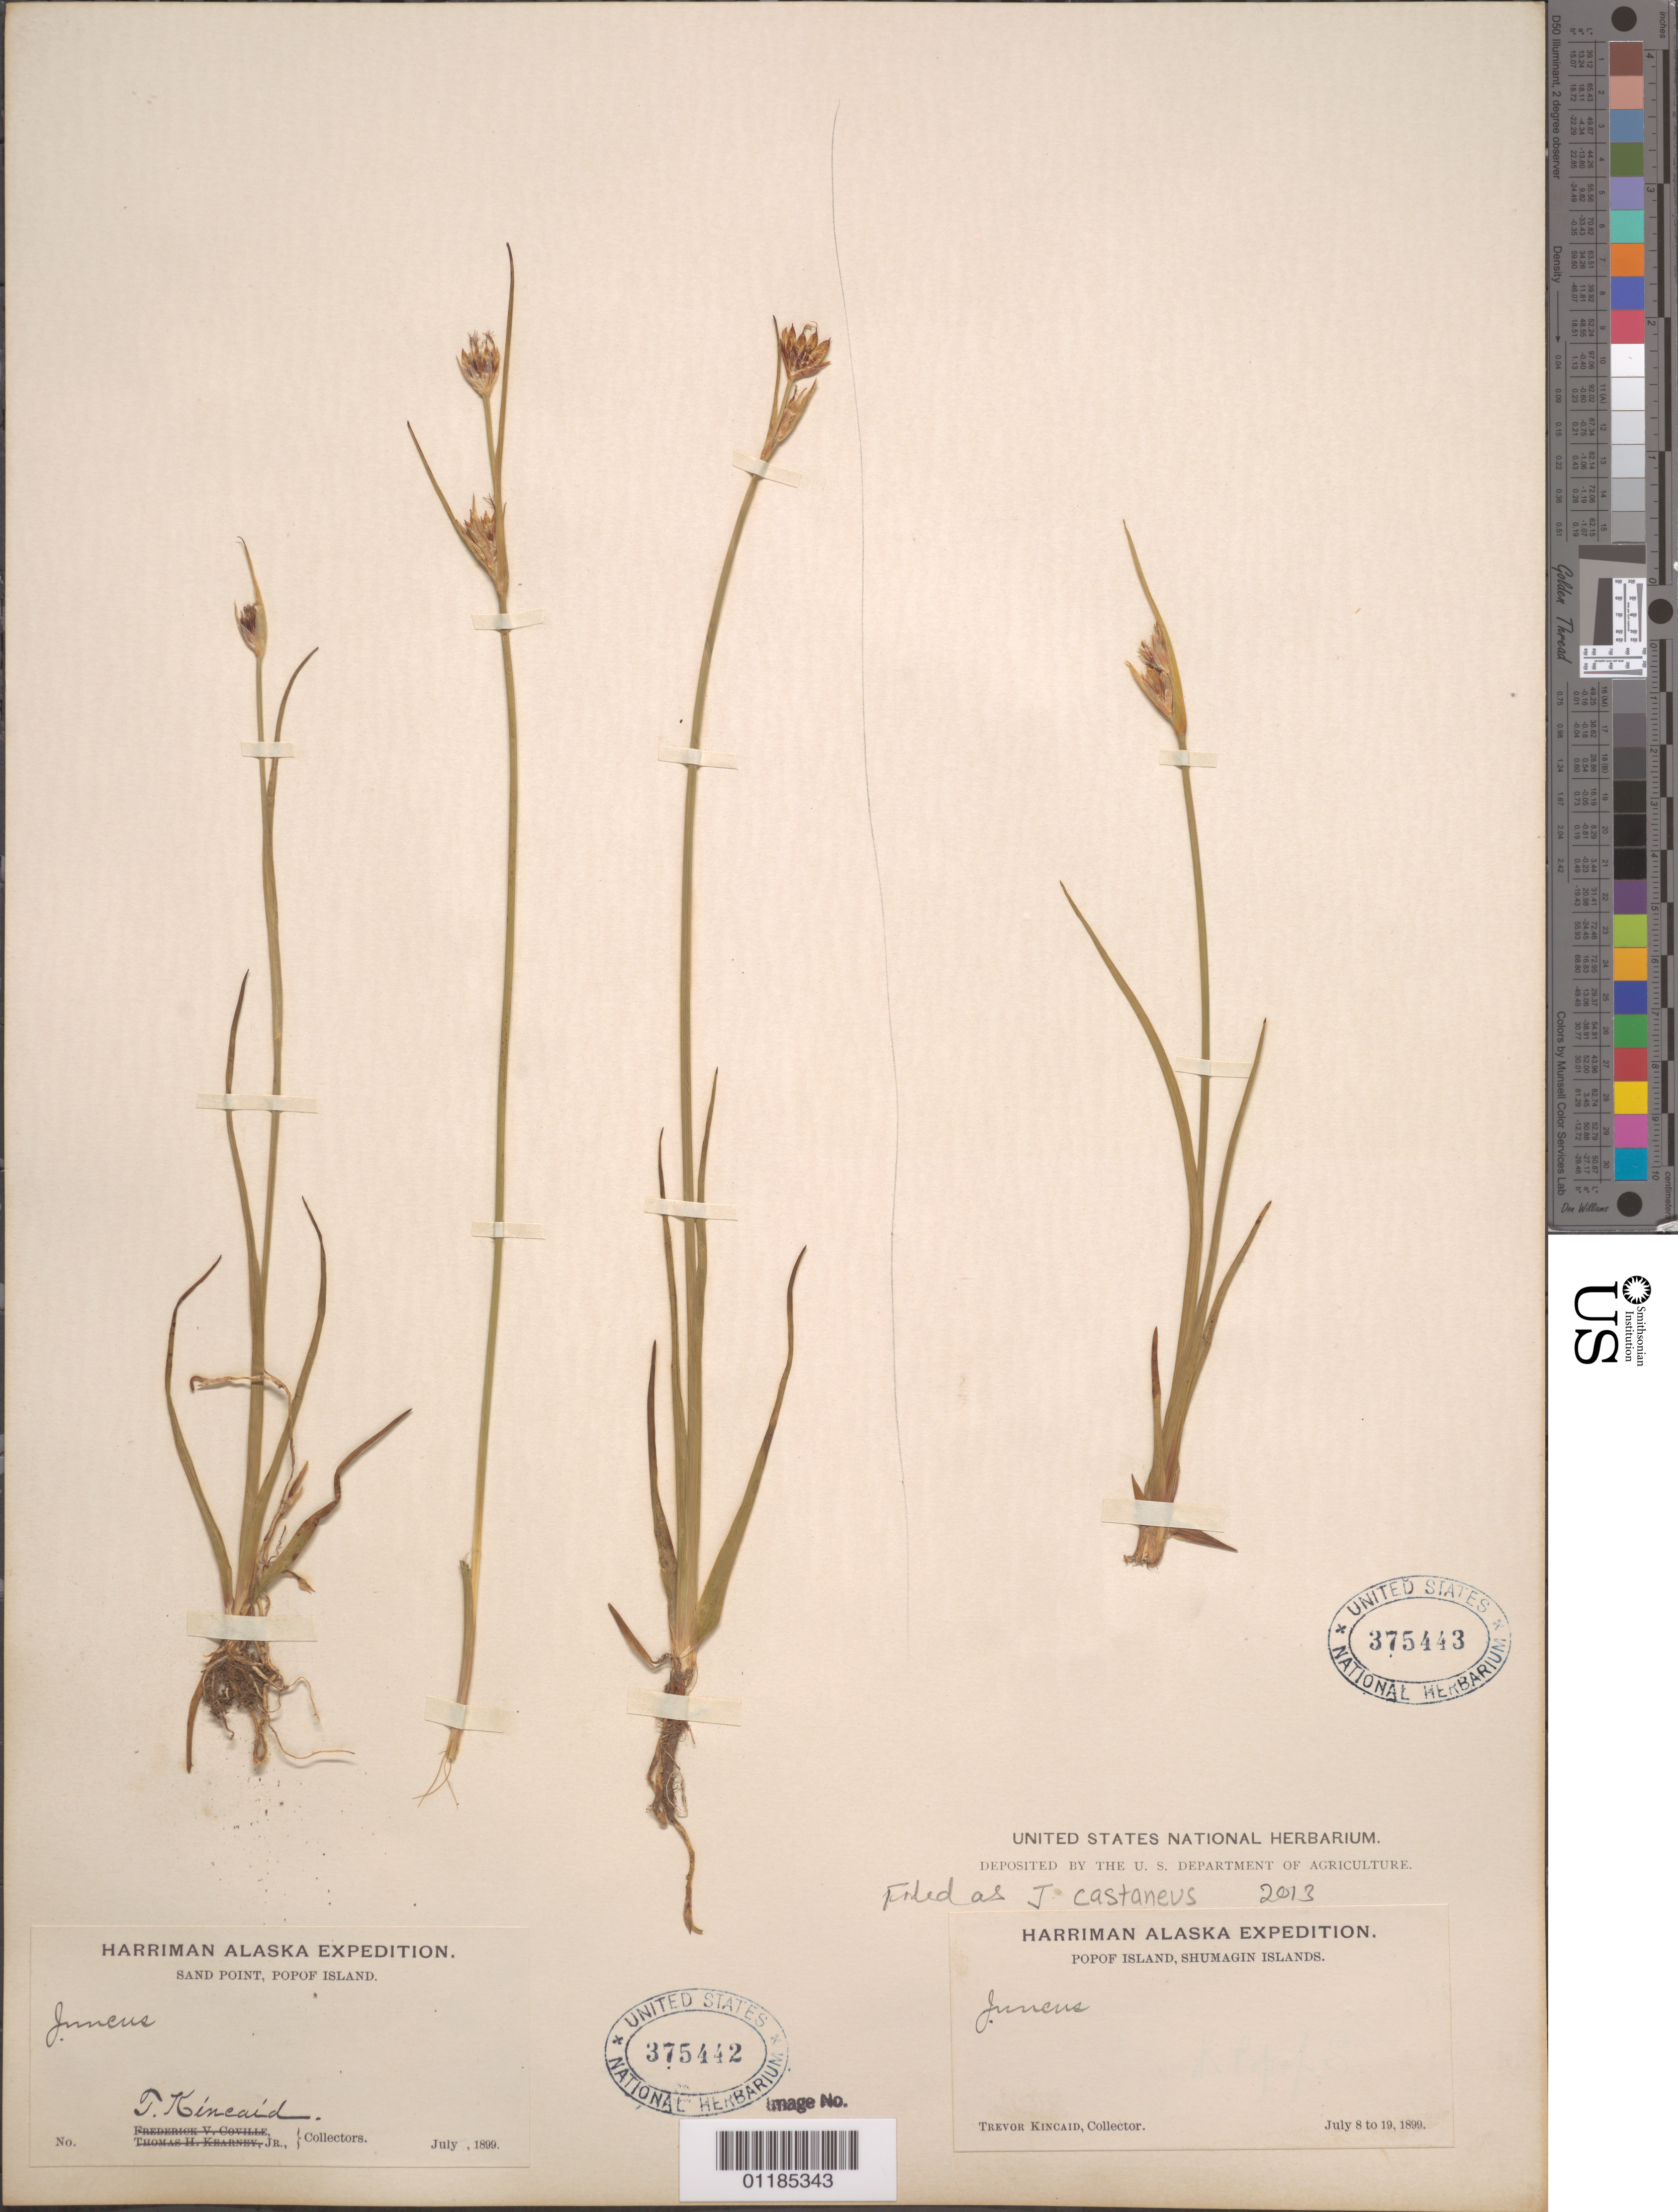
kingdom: Plantae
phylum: Tracheophyta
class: Liliopsida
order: Poales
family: Juncaceae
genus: Juncus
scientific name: Juncus castaneus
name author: Sm.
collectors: T. C. Kincaid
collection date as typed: Jul 1899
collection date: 1899-07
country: United States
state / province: Alaska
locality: Sand Point, Popof Island.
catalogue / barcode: US 375442